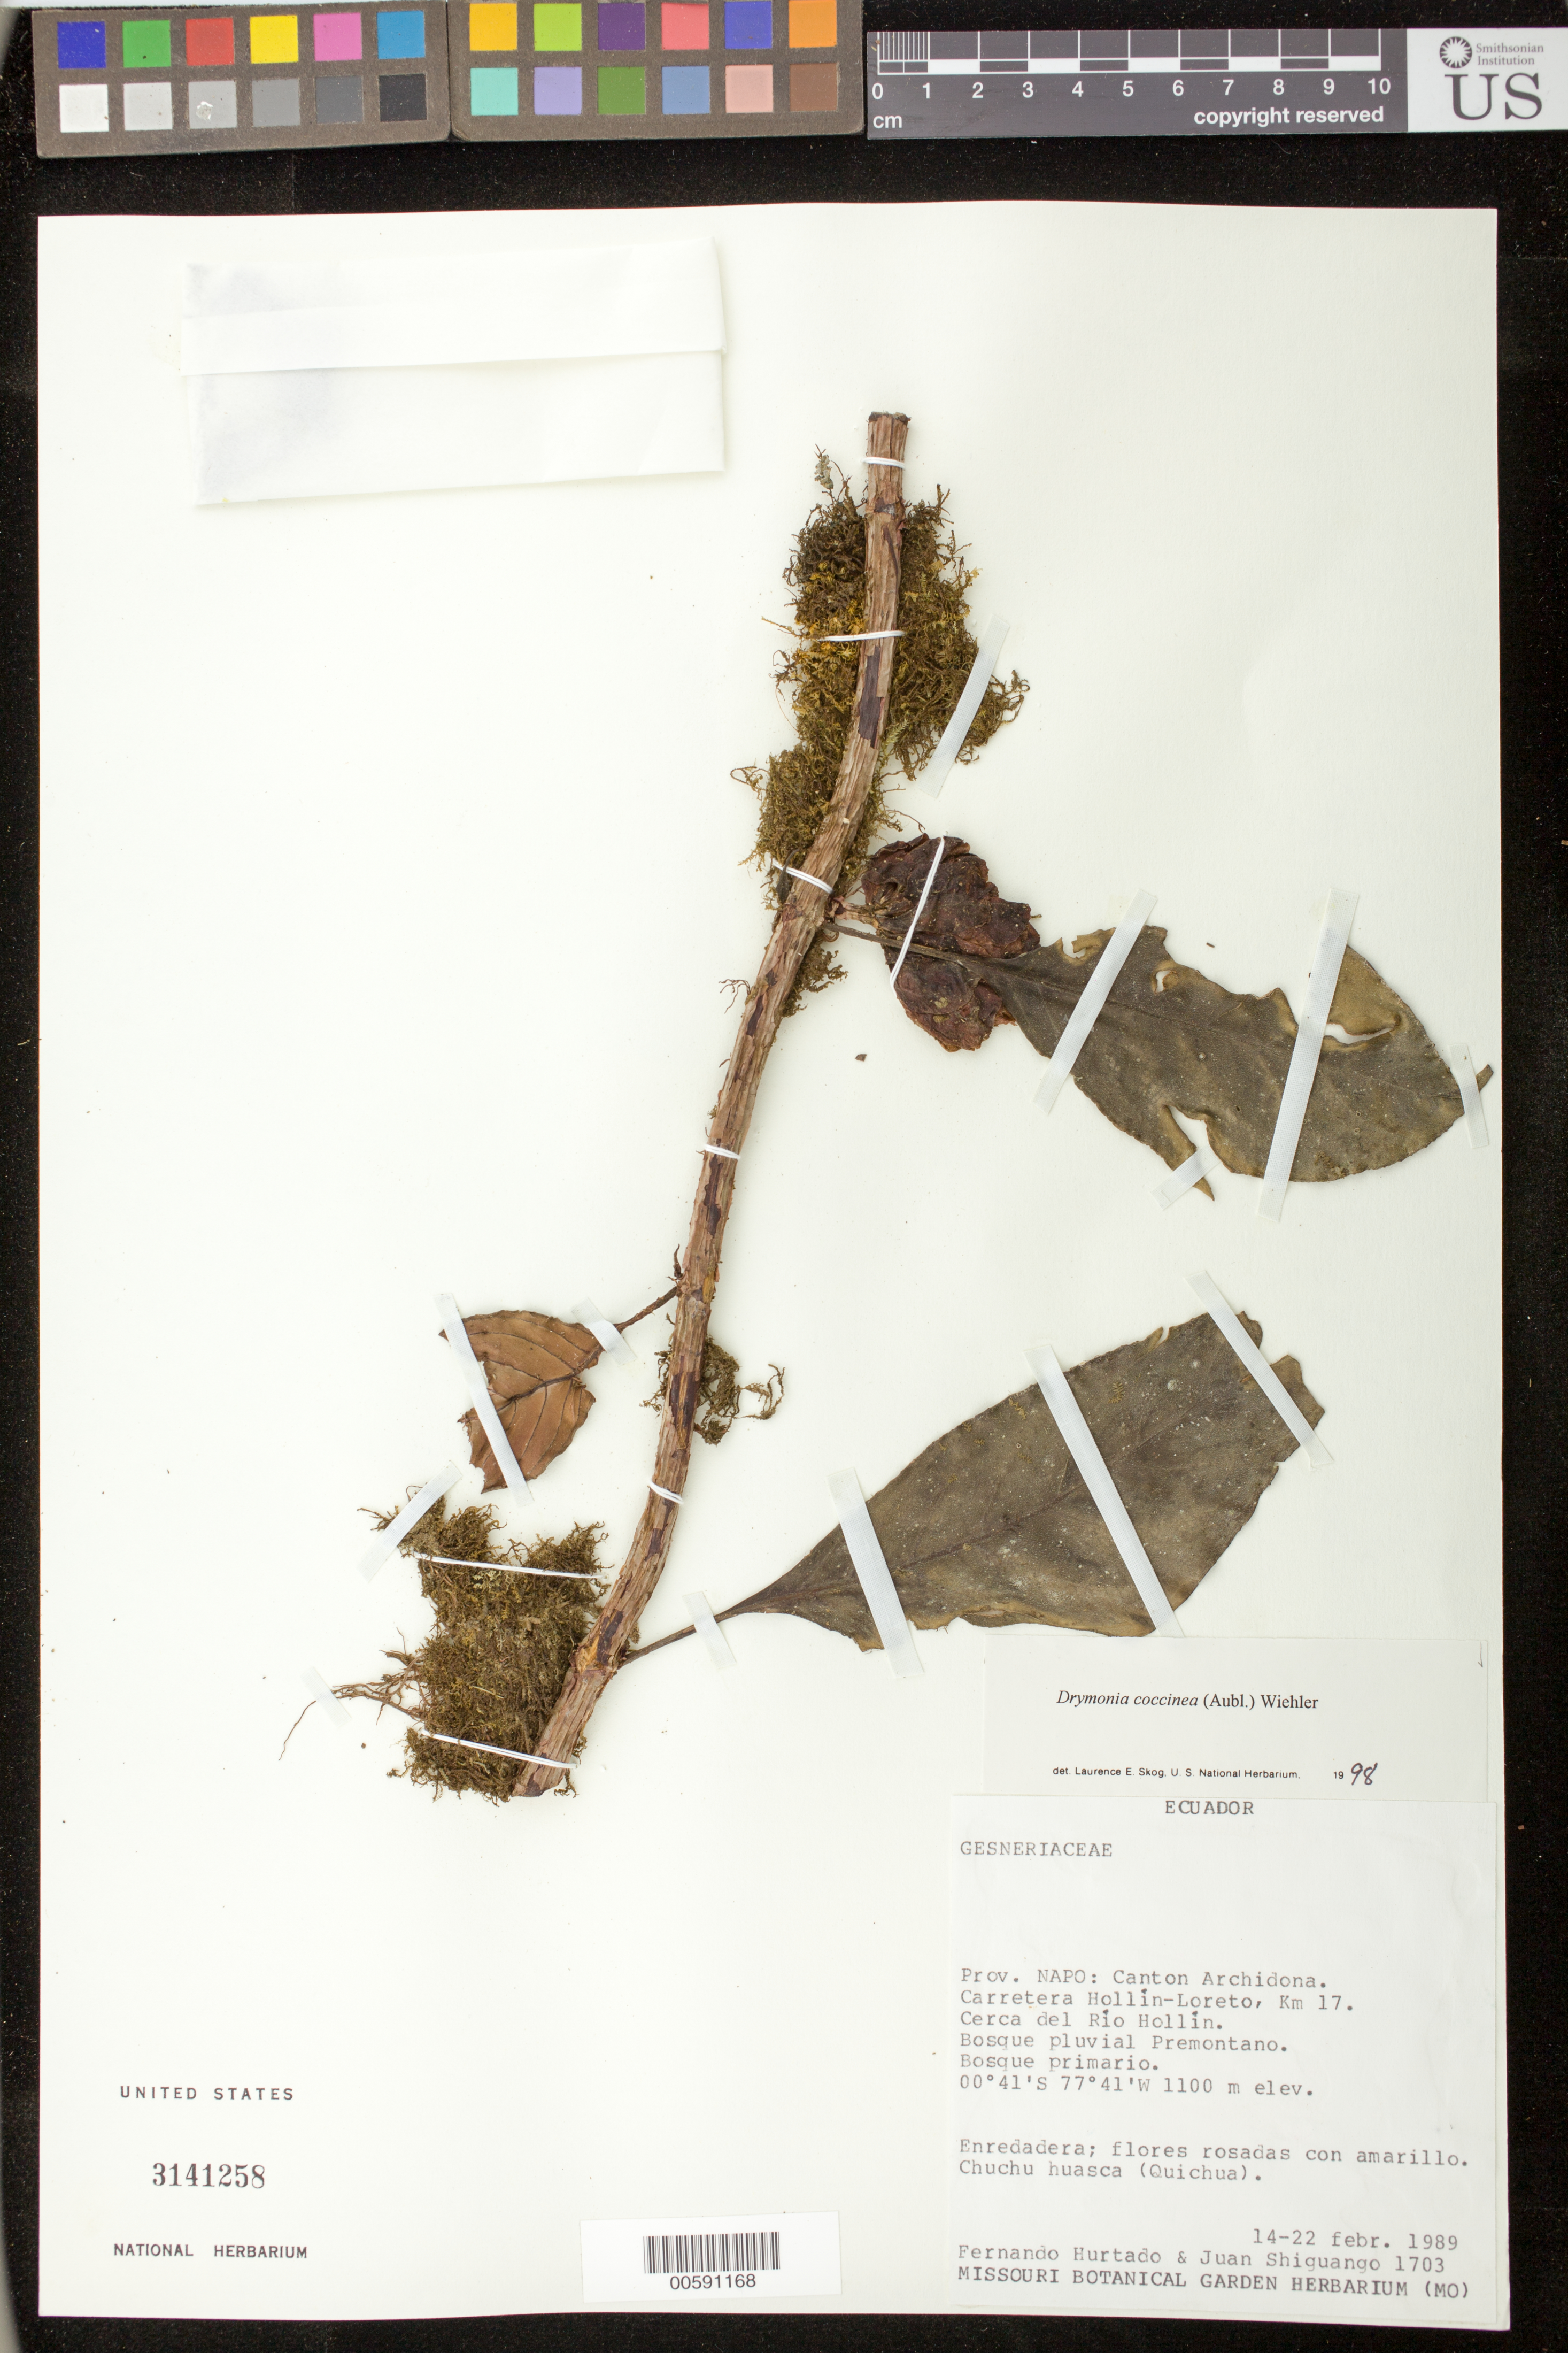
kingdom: Plantae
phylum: Tracheophyta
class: Magnoliopsida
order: Lamiales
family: Gesneriaceae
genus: Drymonia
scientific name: Drymonia coccinea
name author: (Aubl.) Wiehler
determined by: Skog, Laurence E.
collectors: F. Hurtado & J. Shiguango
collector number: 1703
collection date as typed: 14-22 Feb 1989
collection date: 1989-02-14/1989-02-22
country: Ecuador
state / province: Napo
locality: Canton Archidona, Carretera Hollín - Loreto, km 17, cerca del Río Hollín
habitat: Bosque pluvial premontano; bosque primario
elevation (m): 1100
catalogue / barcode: US 3141258